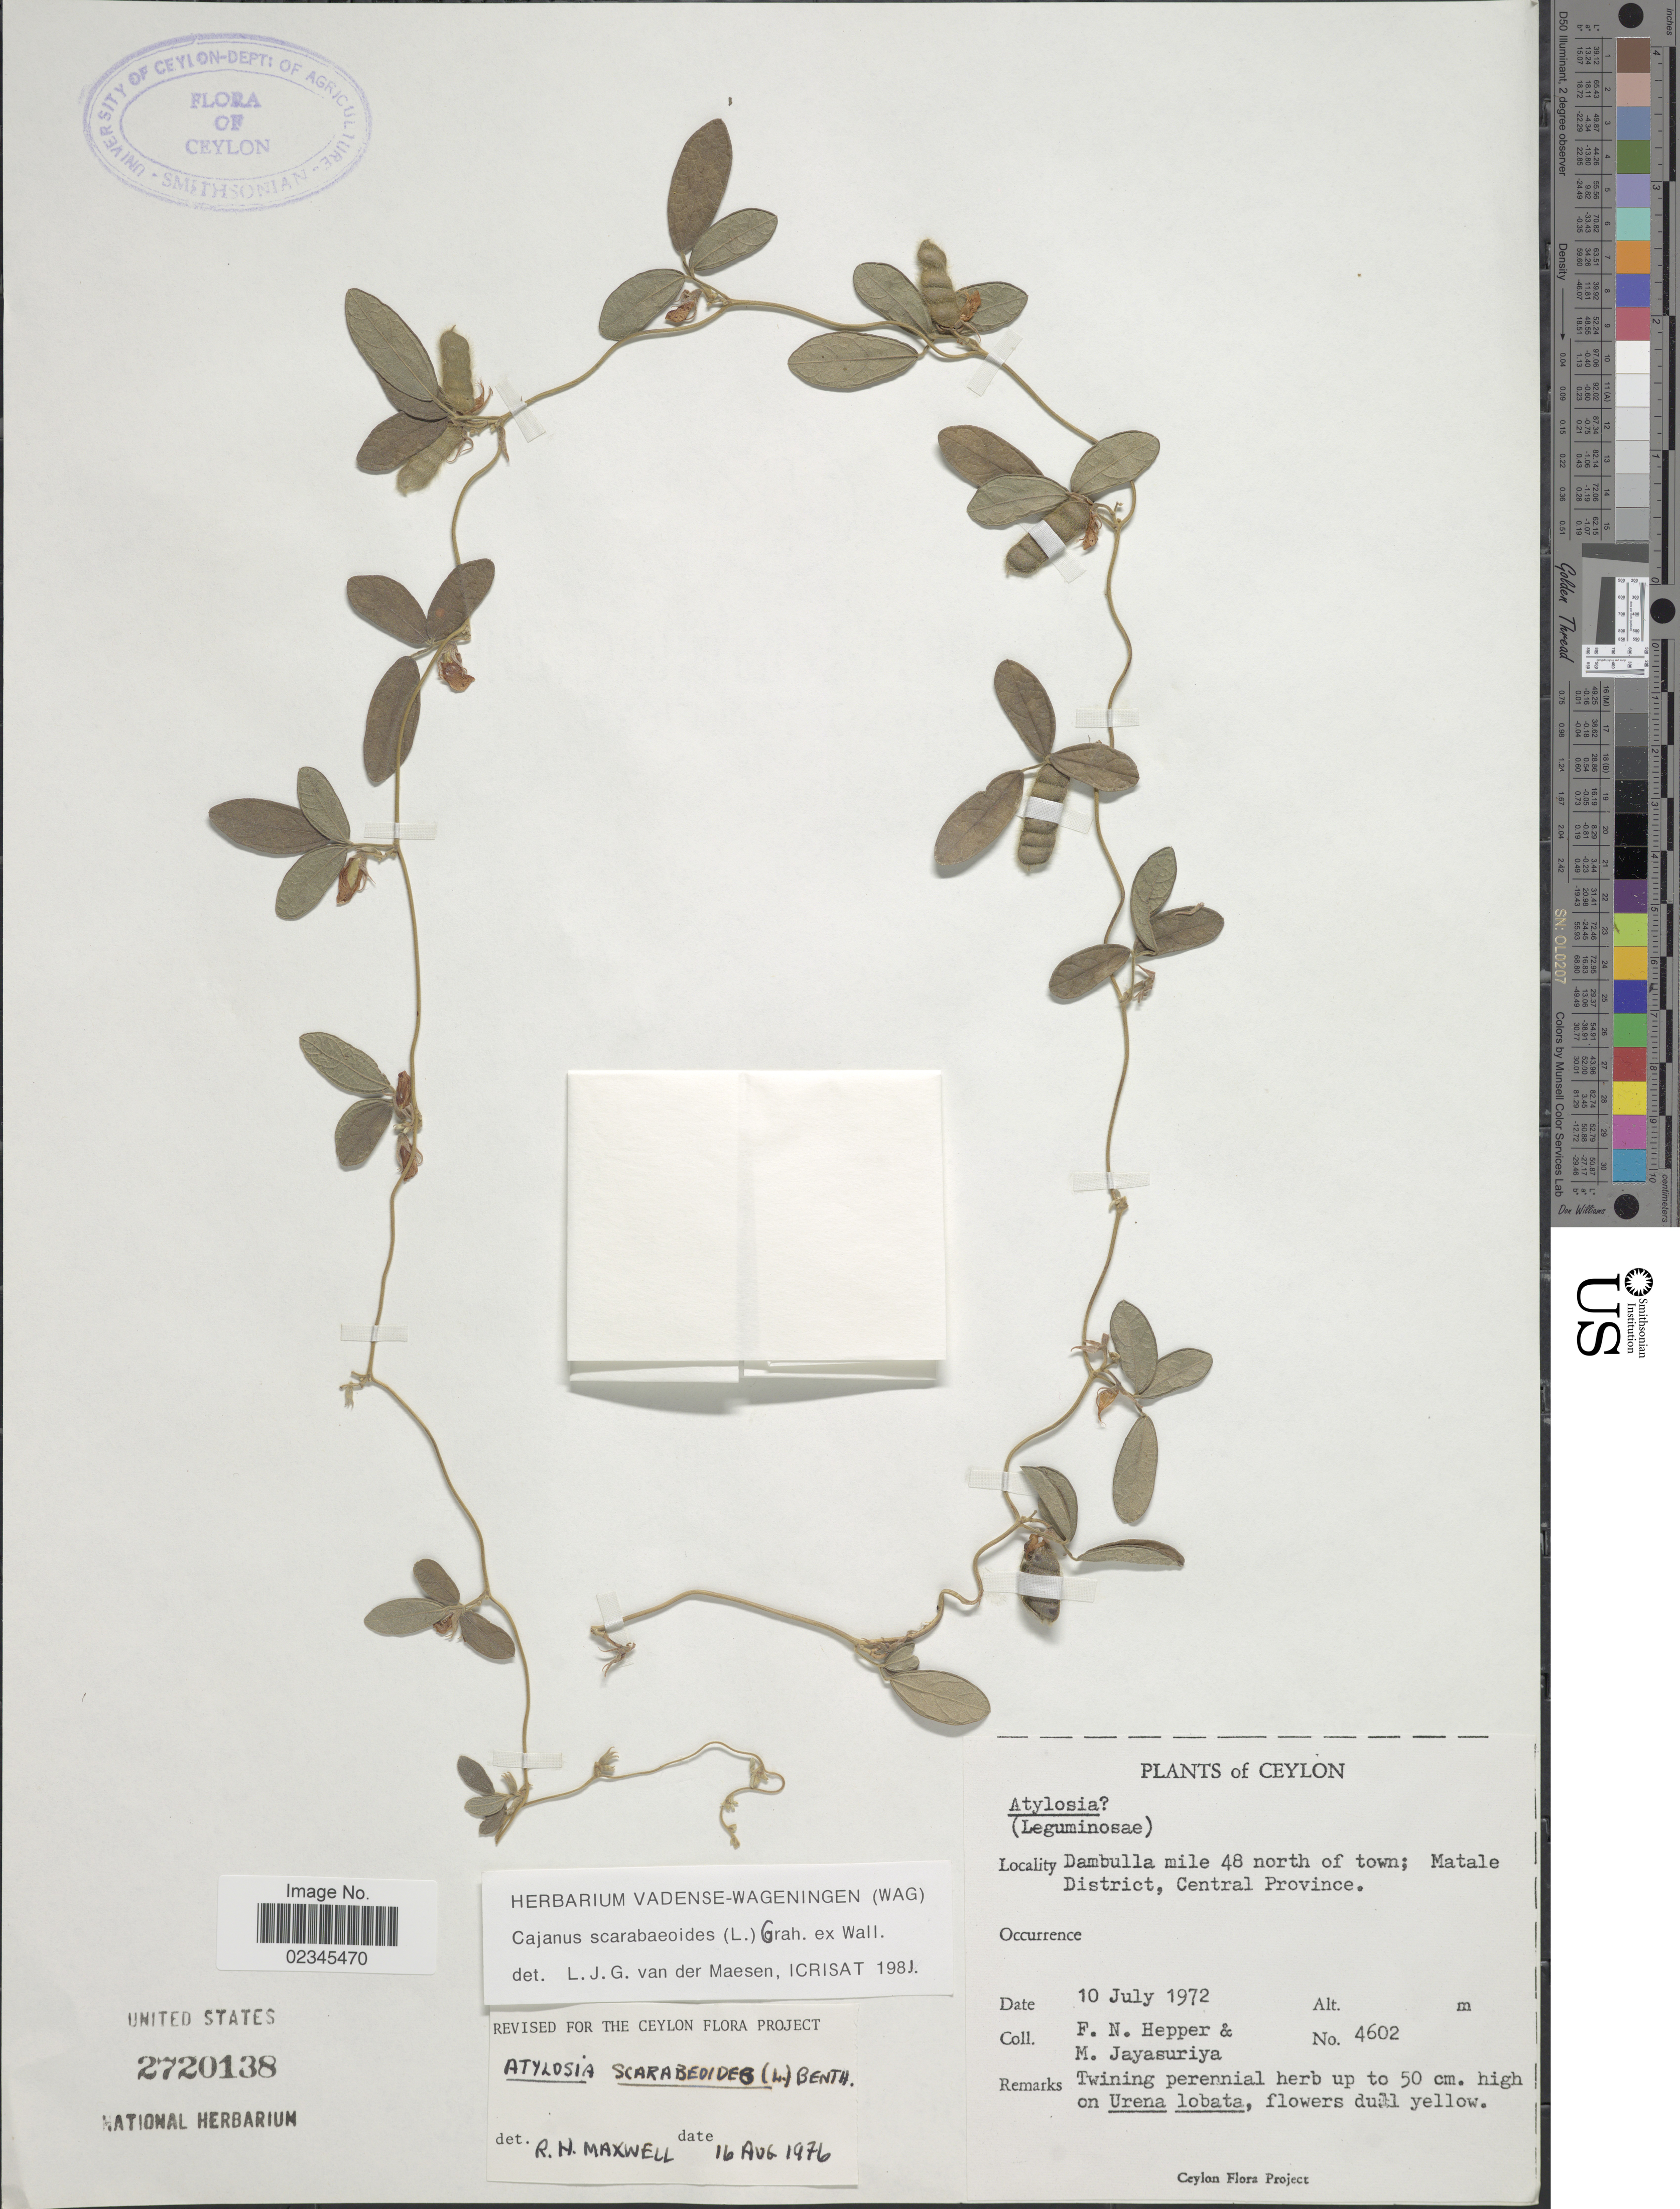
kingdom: Plantae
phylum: Tracheophyta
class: Magnoliopsida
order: Fabales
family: Fabaceae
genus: Cajanus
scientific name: Cajanus scarabaeoides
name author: (L.) Thou. ex Graham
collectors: F. Hepper & M. Jayasuriya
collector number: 4602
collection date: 1972-07-10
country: Sri Lanka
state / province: Central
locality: Ceylon. Dambulla mile 48 north of town; Matale District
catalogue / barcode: US 2720138